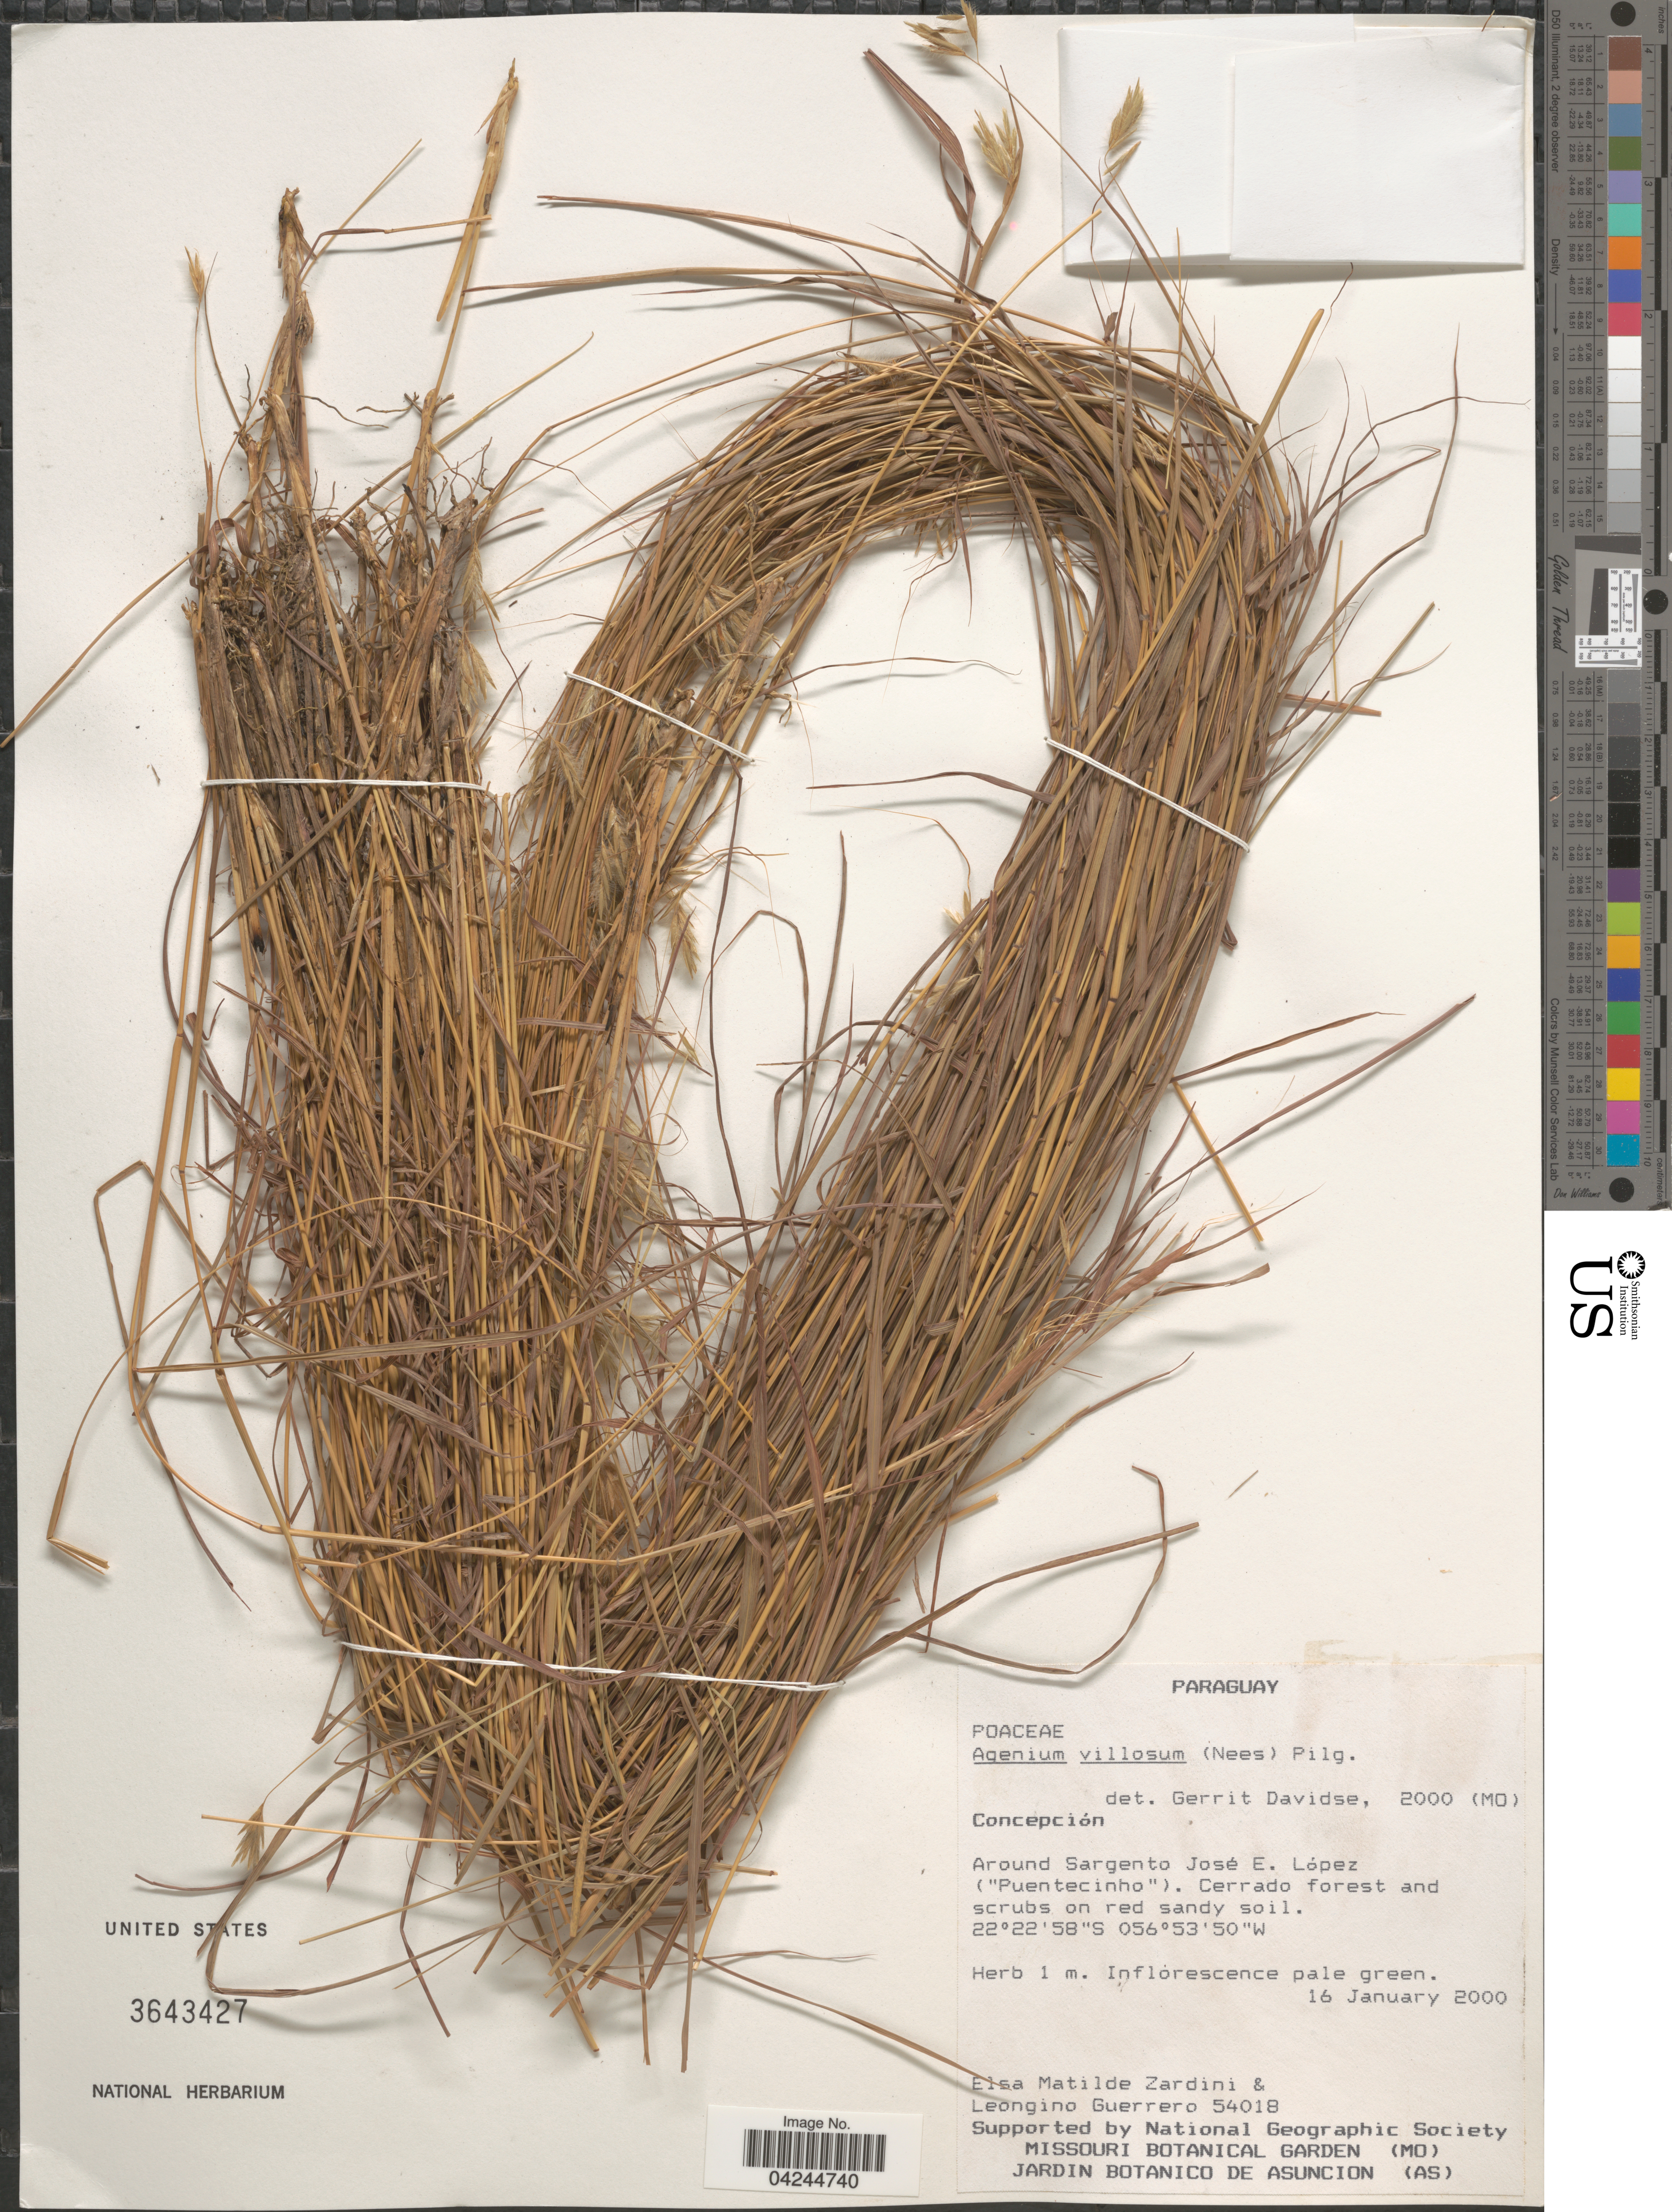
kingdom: Plantae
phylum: Tracheophyta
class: Liliopsida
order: Poales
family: Poaceae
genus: Agenium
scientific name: Agenium villosum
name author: (Nees) Pilg.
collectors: E. M. Zardini & L. Guerrero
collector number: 54018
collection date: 2000-01-16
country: Paraguay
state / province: Concepcion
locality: Around Sargento José E. López ("Puentecinho"). Cerrado forest and scrubs on red sandy soil.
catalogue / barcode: US 3643427